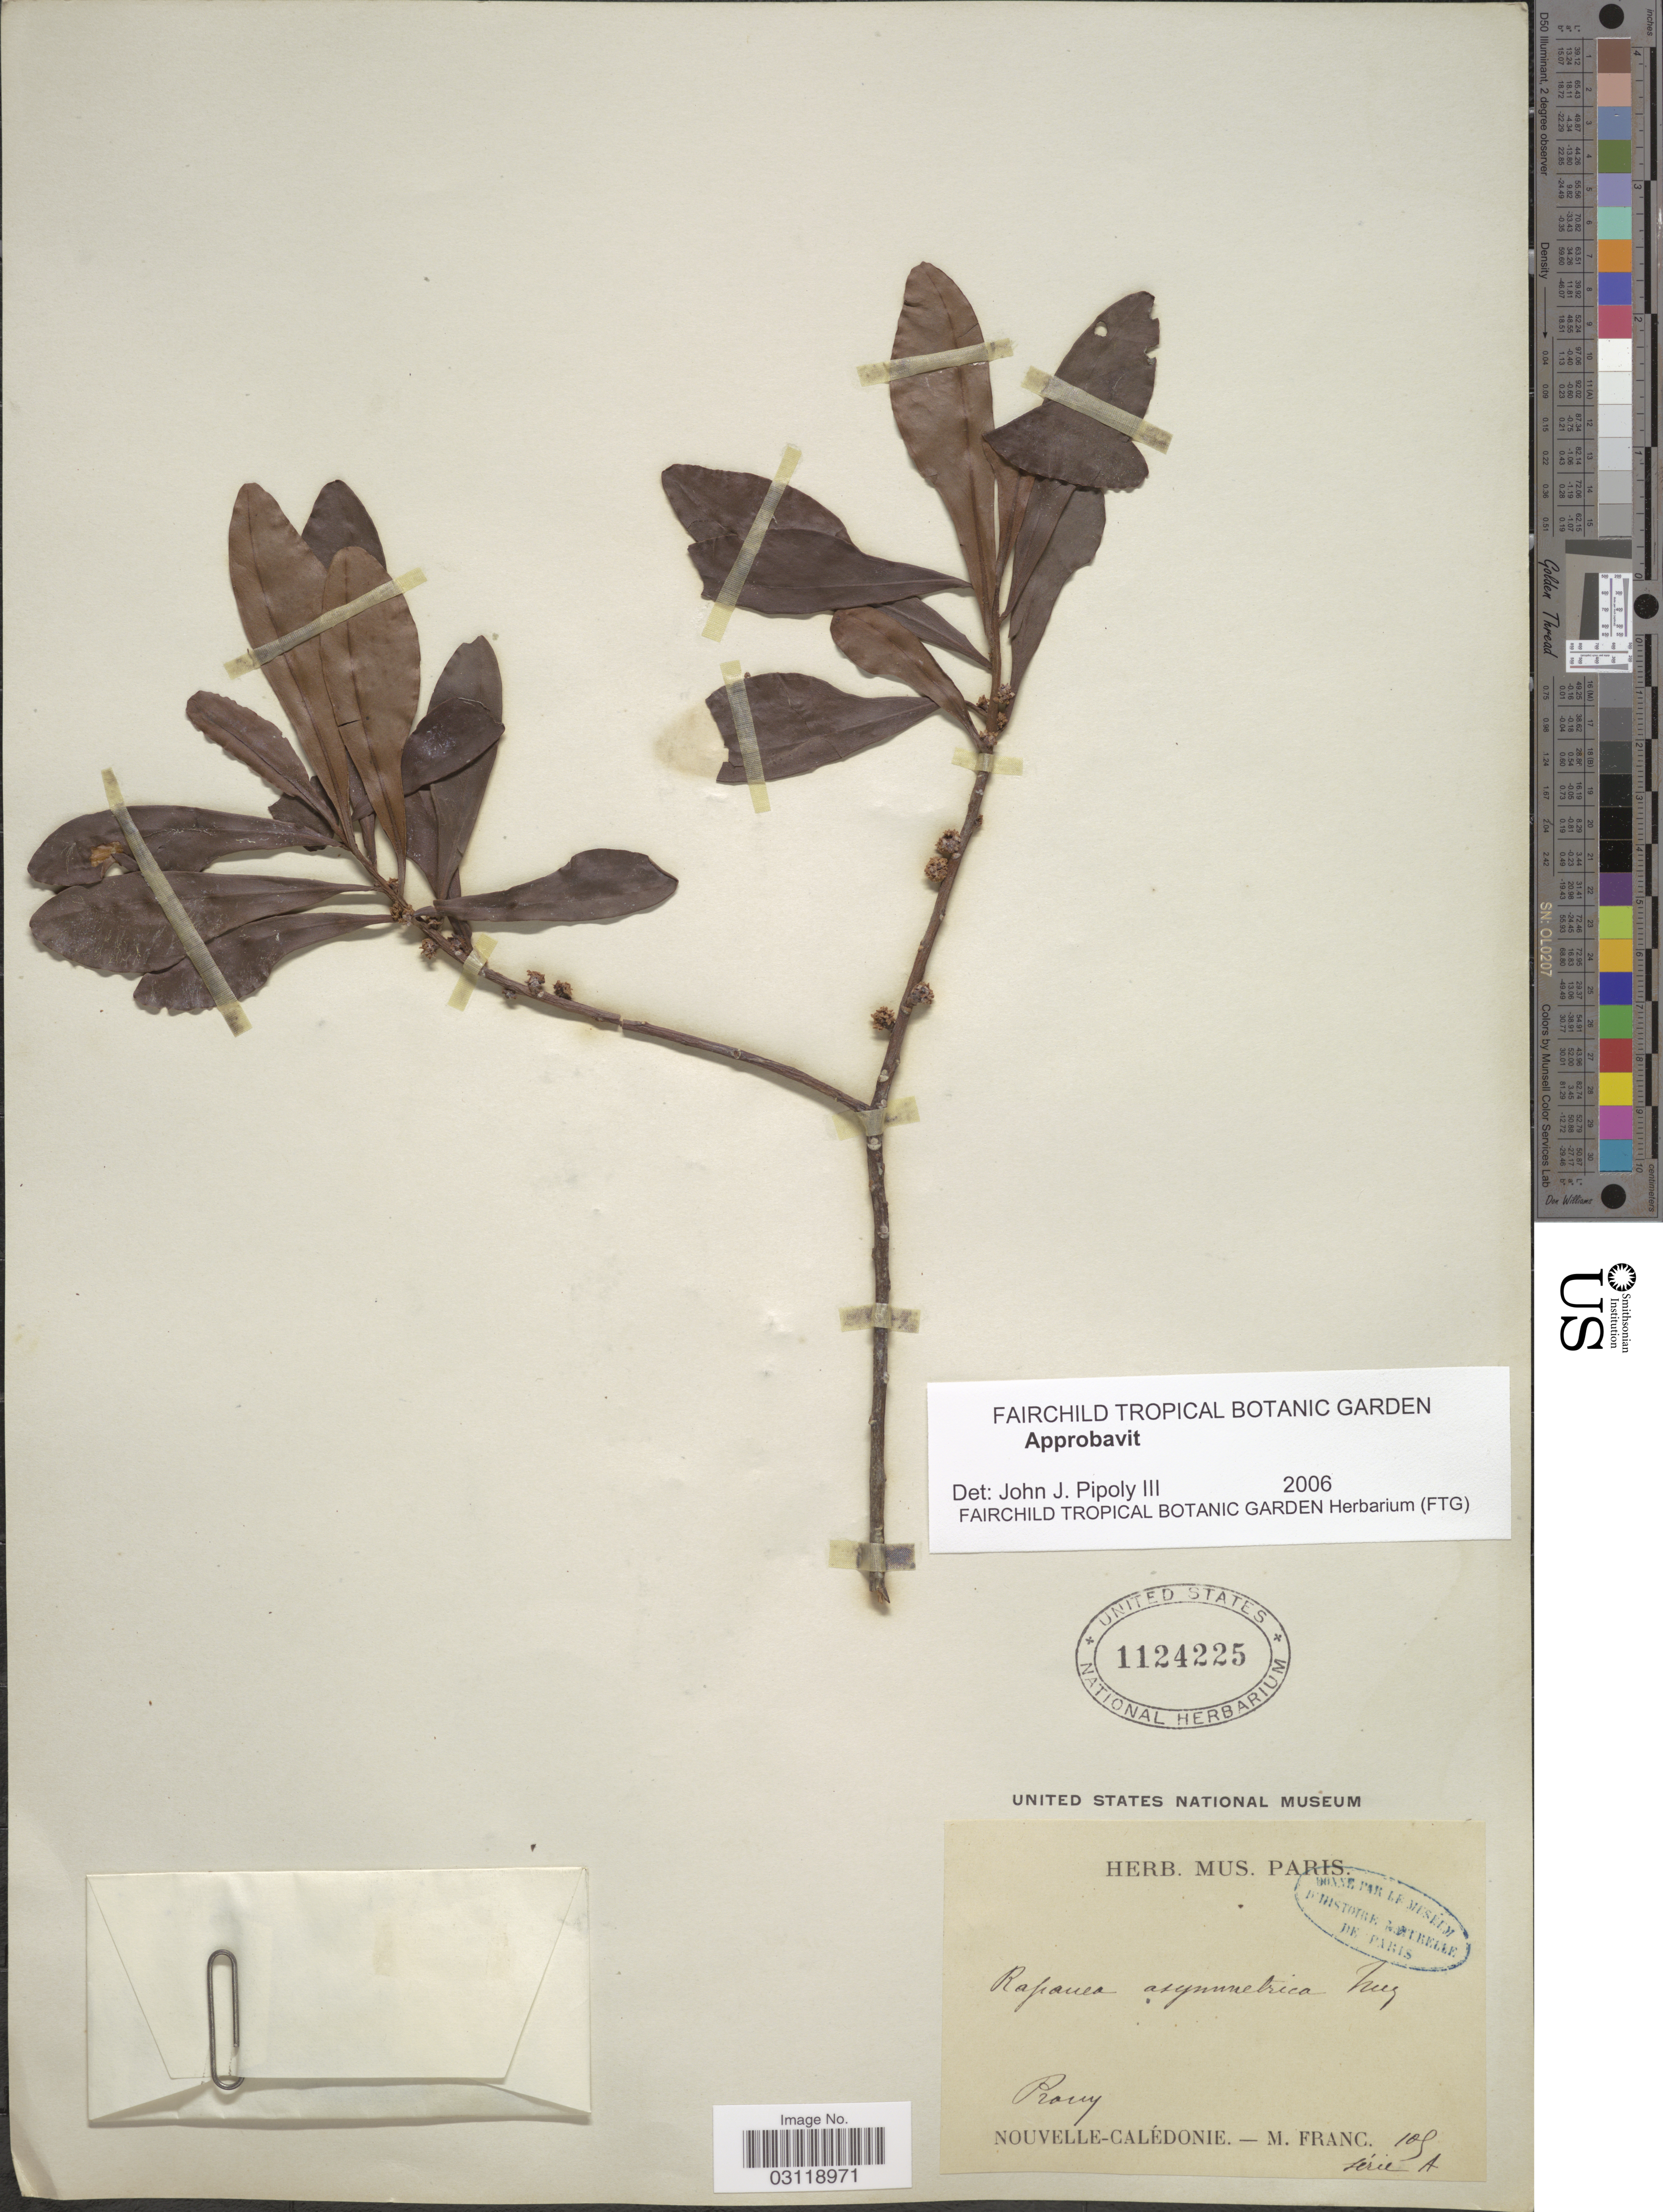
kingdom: Plantae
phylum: Tracheophyta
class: Magnoliopsida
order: Ericales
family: Primulaceae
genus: Rapanea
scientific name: Rapanea asymmetrica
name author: Mez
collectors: M. Franc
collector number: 105 série A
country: New Caledonia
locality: Prony.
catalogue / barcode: US 1124225